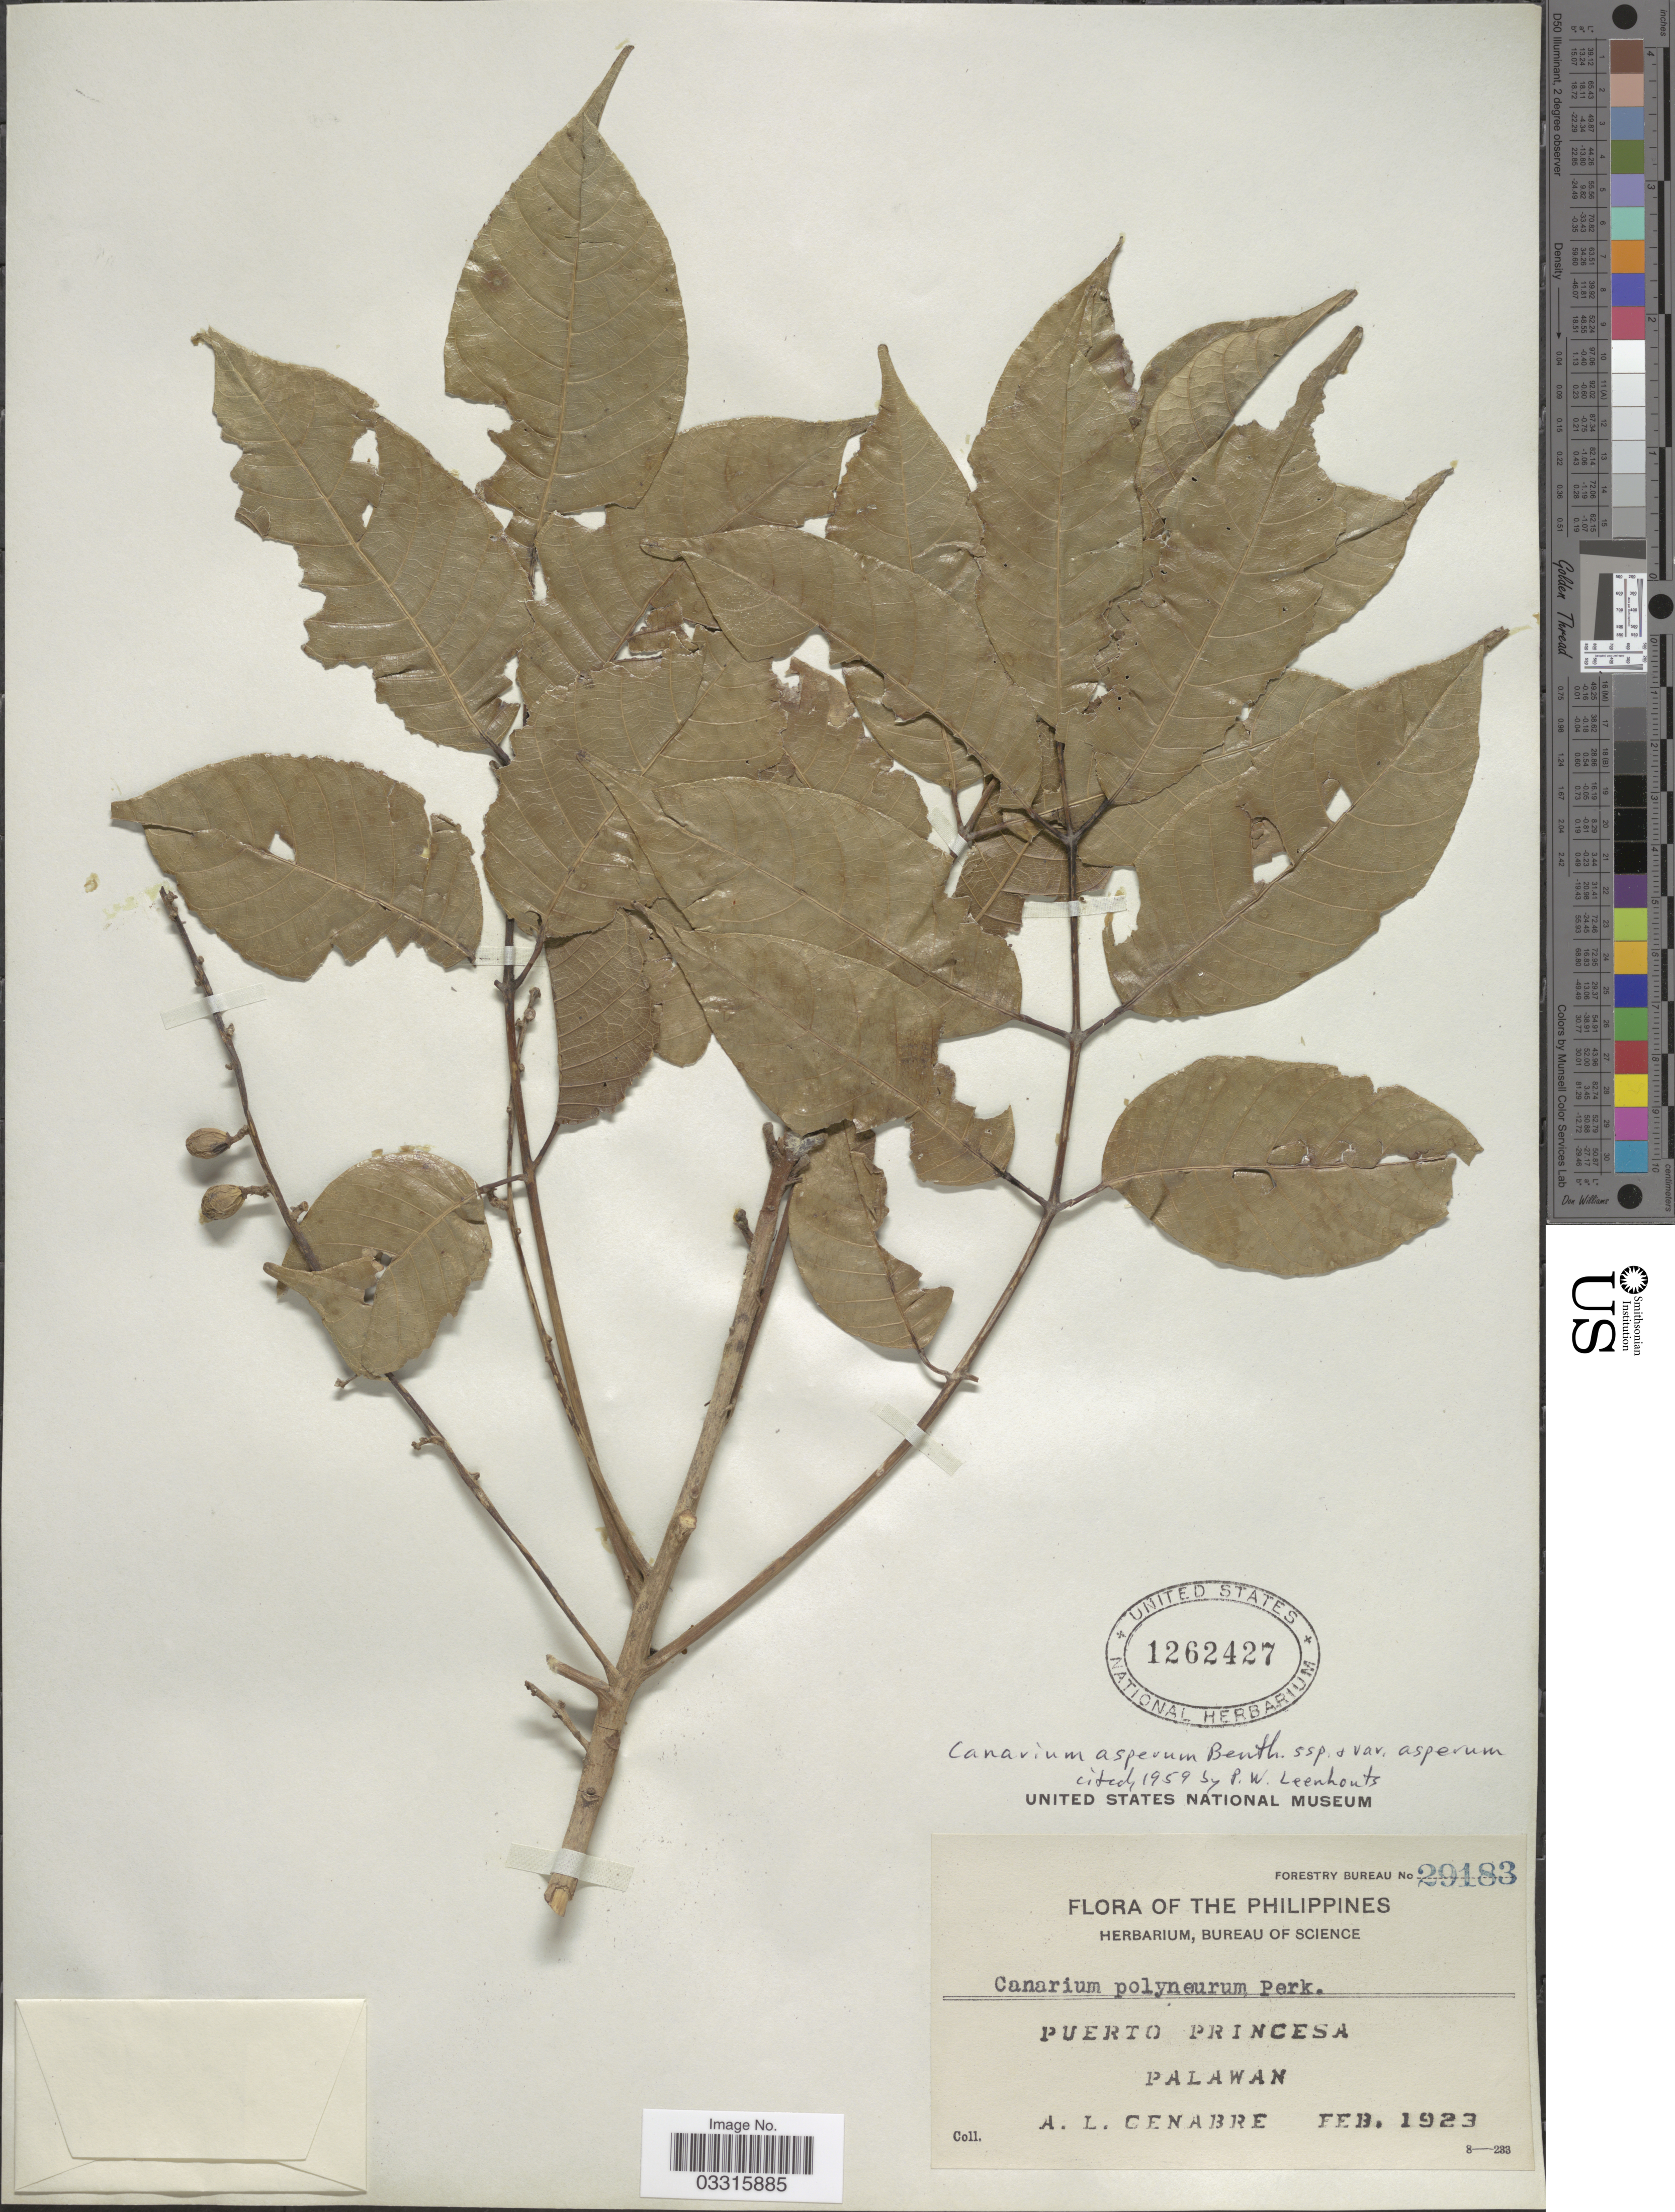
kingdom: Plantae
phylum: Tracheophyta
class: Magnoliopsida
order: Sapindales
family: Burseraceae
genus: Canarium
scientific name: Canarium asperum subsp. asperum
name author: Benth.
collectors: A. Cenabre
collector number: Forestry Bureau 29183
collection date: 1923-02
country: Philippines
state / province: Mimaropa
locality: Puerto Princesa, Palawan.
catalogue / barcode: US 1262427